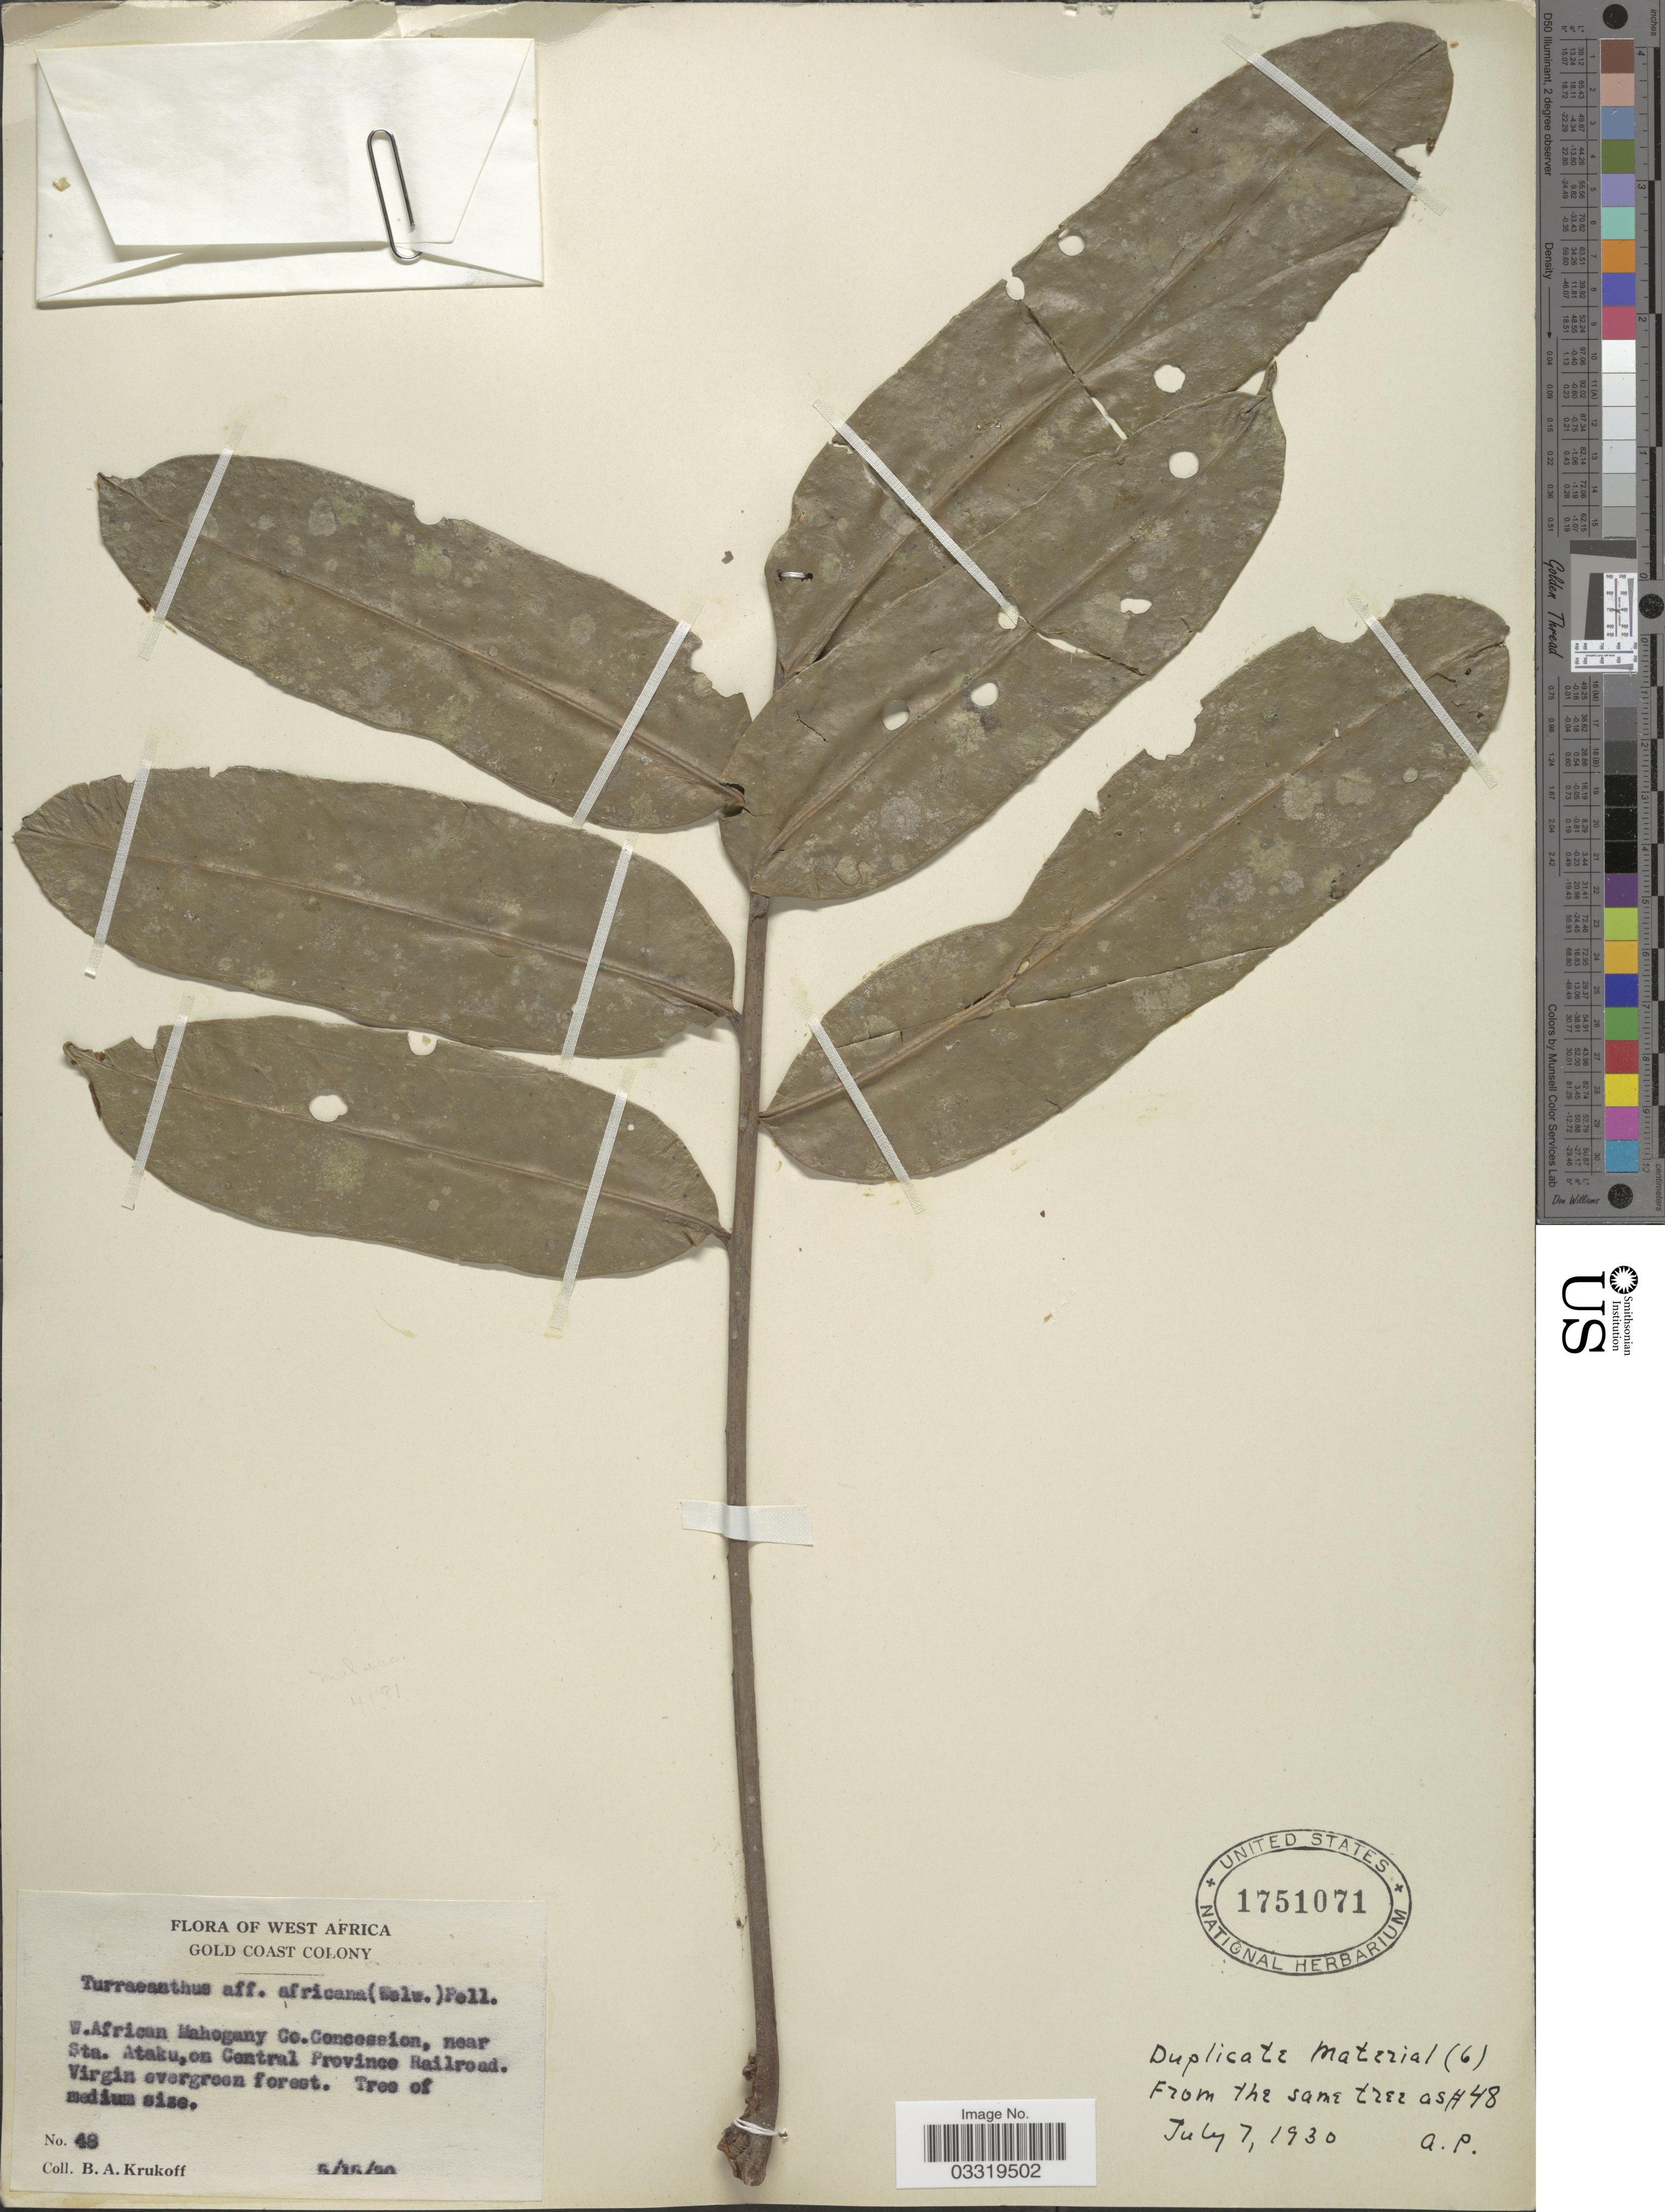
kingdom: Plantae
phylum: Tracheophyta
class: Magnoliopsida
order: Sapindales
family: Meliaceae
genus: Turraeanthus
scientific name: Turraeanthus africanus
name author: (Welw. ex C. DC.) Pelleg.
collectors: B. A. Krukoff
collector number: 48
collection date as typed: Transcribed d/m/y: 16/5/30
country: Ghana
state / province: Central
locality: West Africa, Gold Coast Colony, W. African Mahogany Co. Concession, near Sta. Ataku, on Central Province Railorad.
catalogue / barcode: US 1751071